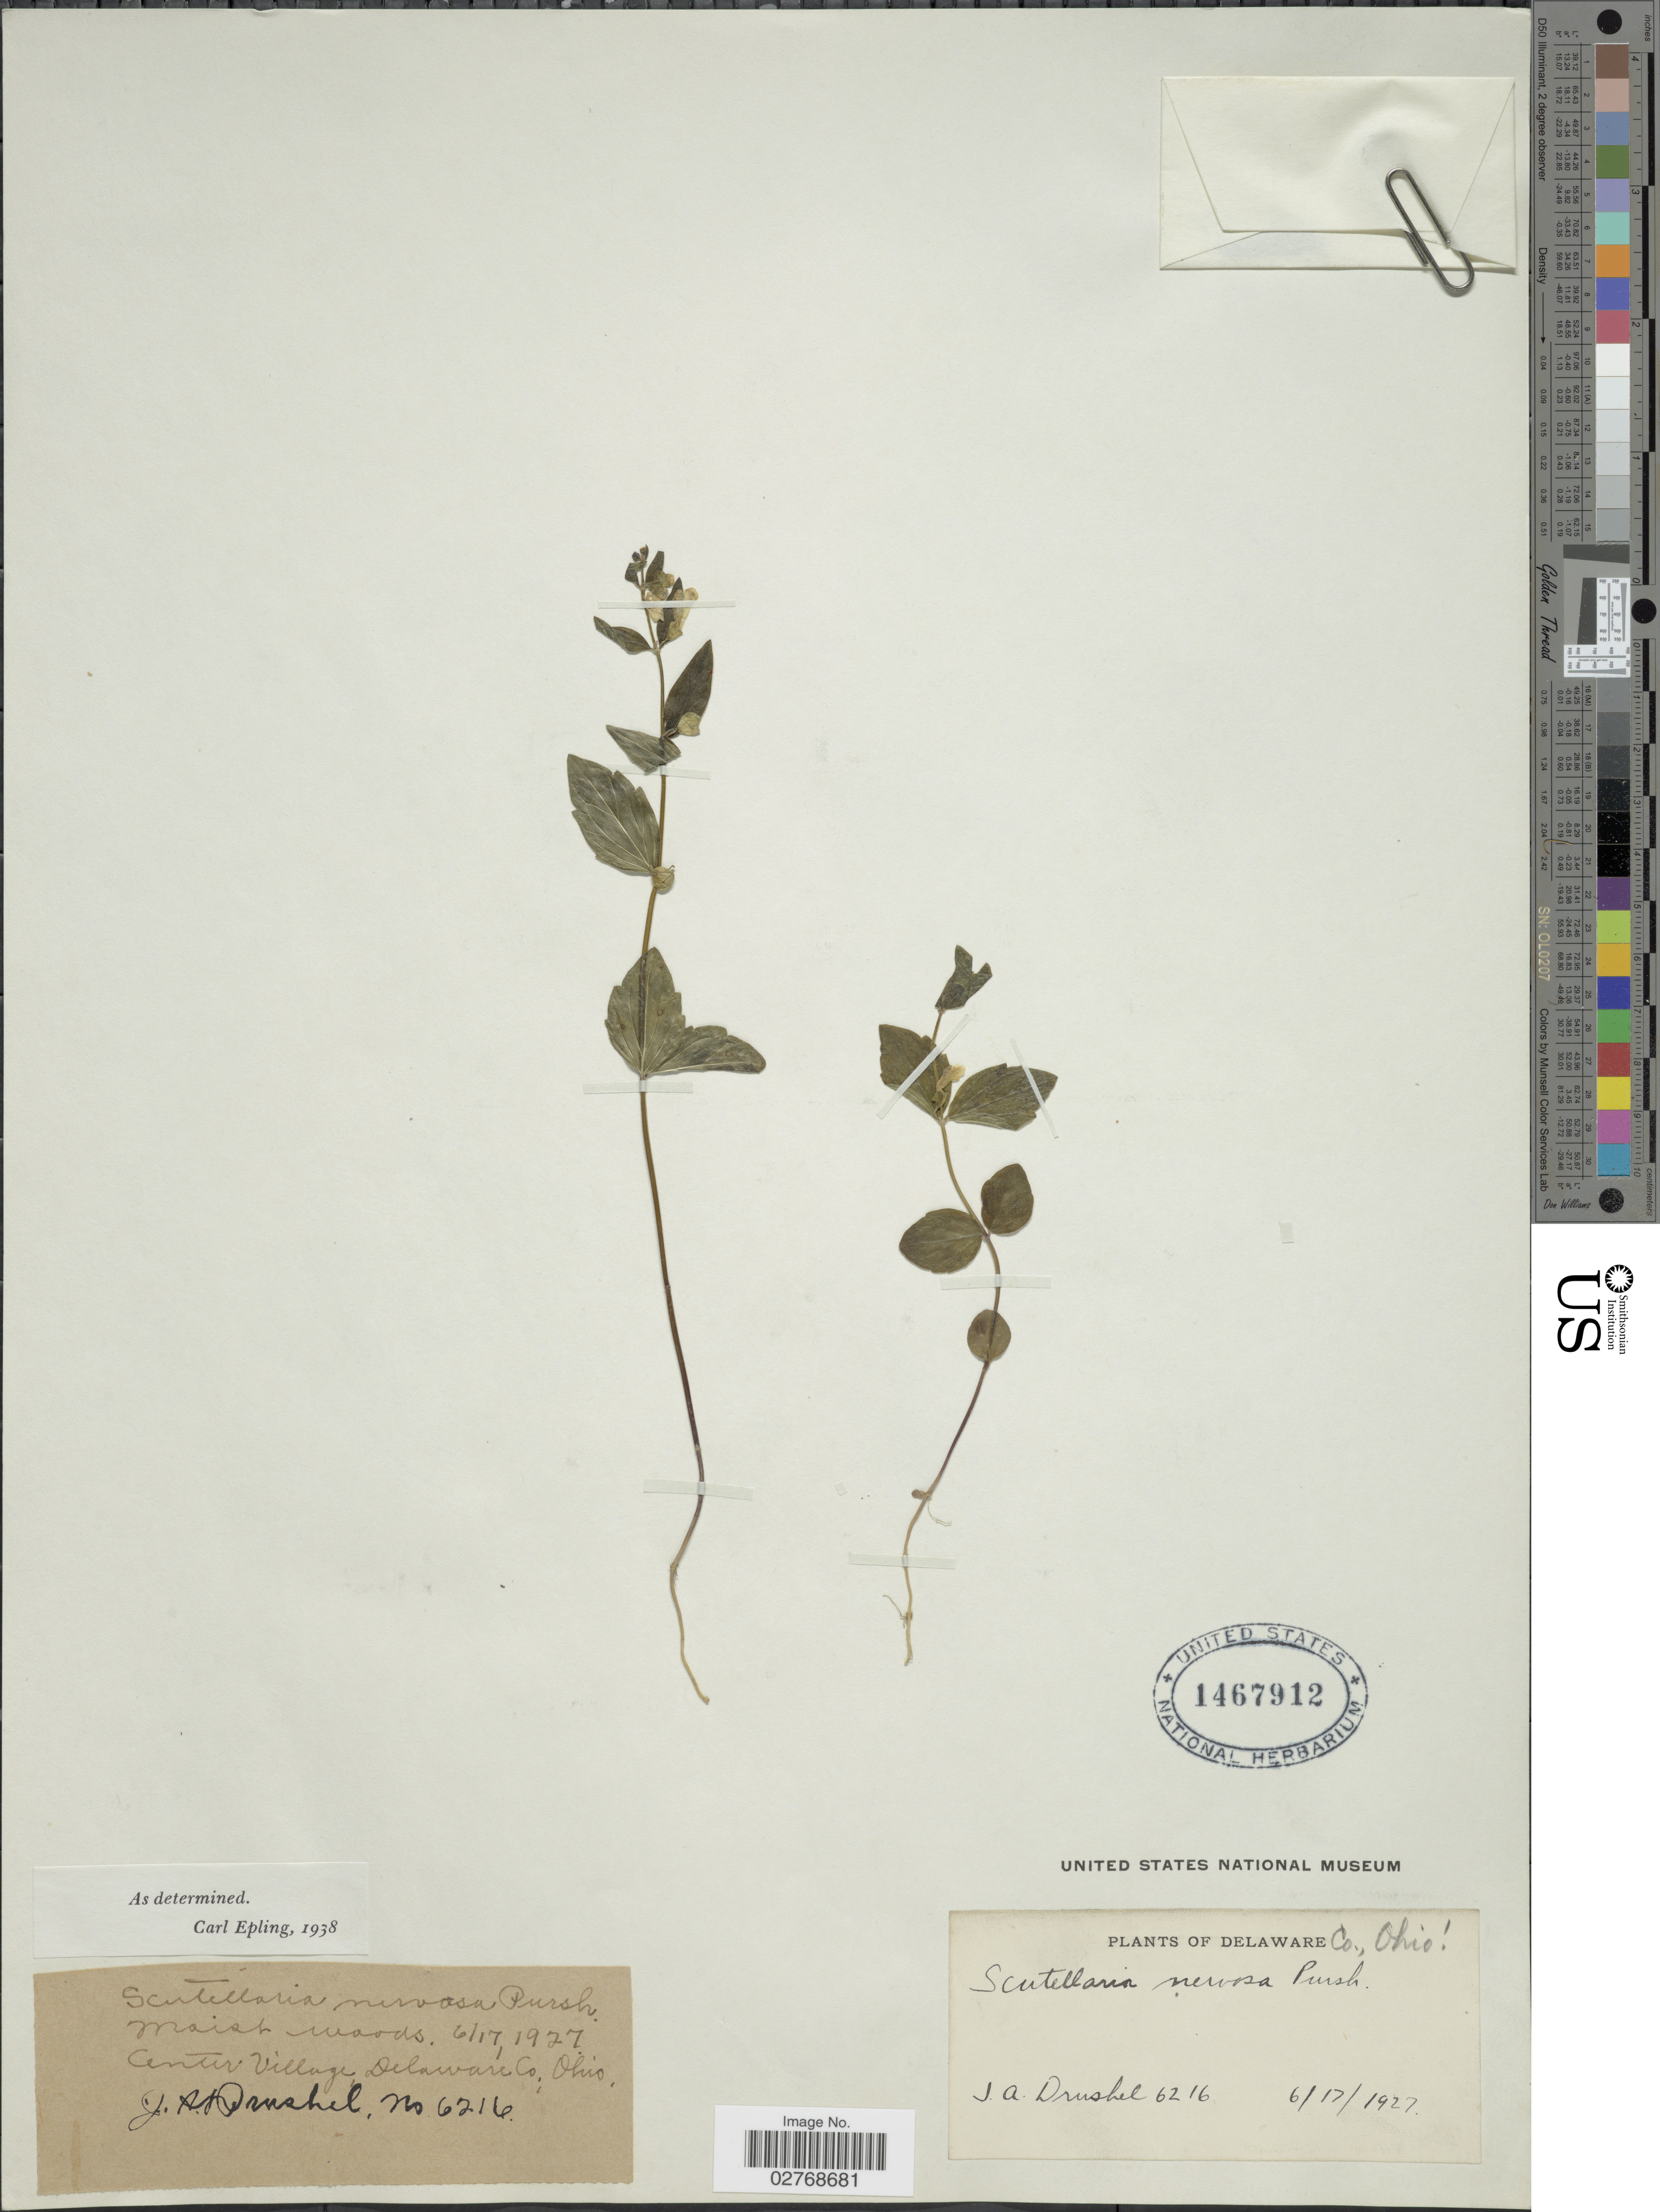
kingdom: Plantae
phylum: Tracheophyta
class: Magnoliopsida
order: Lamiales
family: Lamiaceae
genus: Scutellaria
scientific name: Scutellaria nervosa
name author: Pursh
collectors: J. A. Drushel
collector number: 6216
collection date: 1927-06-17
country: United States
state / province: Ohio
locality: Center Village, Delaware Co.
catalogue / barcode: US 1467912